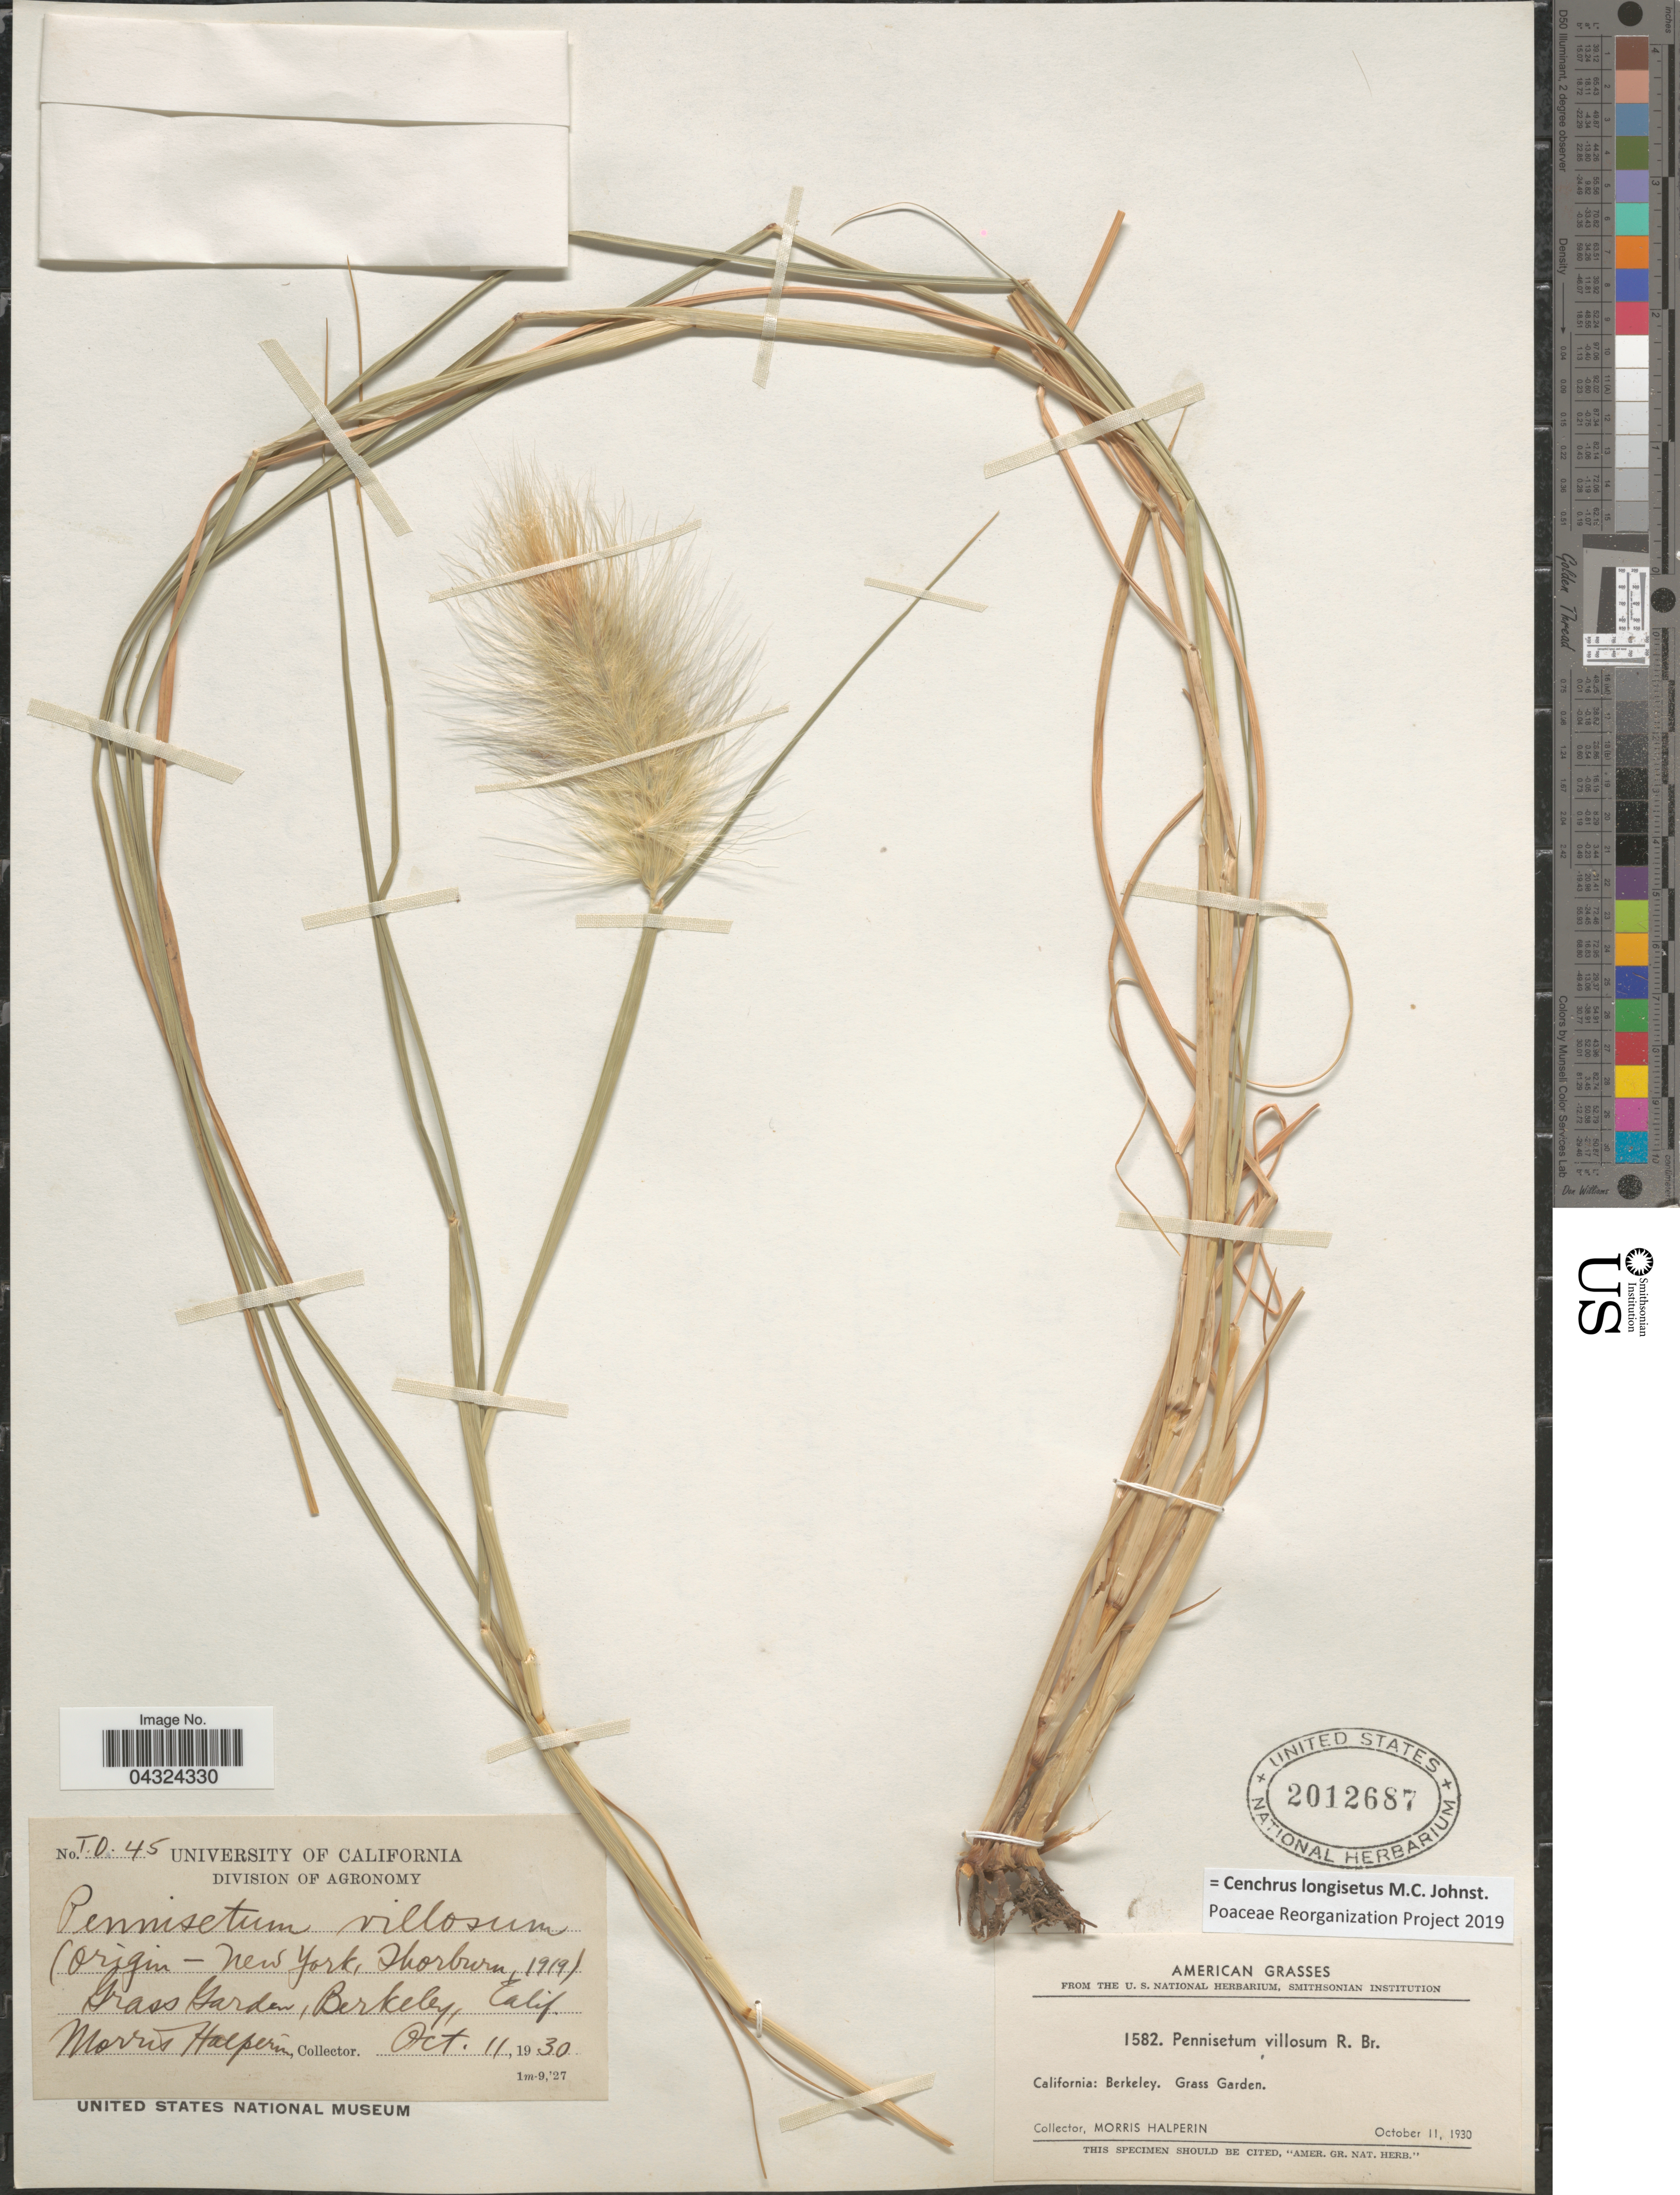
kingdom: Plantae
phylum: Tracheophyta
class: Liliopsida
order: Poales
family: Poaceae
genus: Cenchrus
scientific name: Cenchrus longisetus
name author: M.C. Johnst.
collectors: M. Halperin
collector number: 1582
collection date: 1930-10-11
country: United States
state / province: California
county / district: Alameda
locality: Grass Garden, Berkeley.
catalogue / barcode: US 2012687